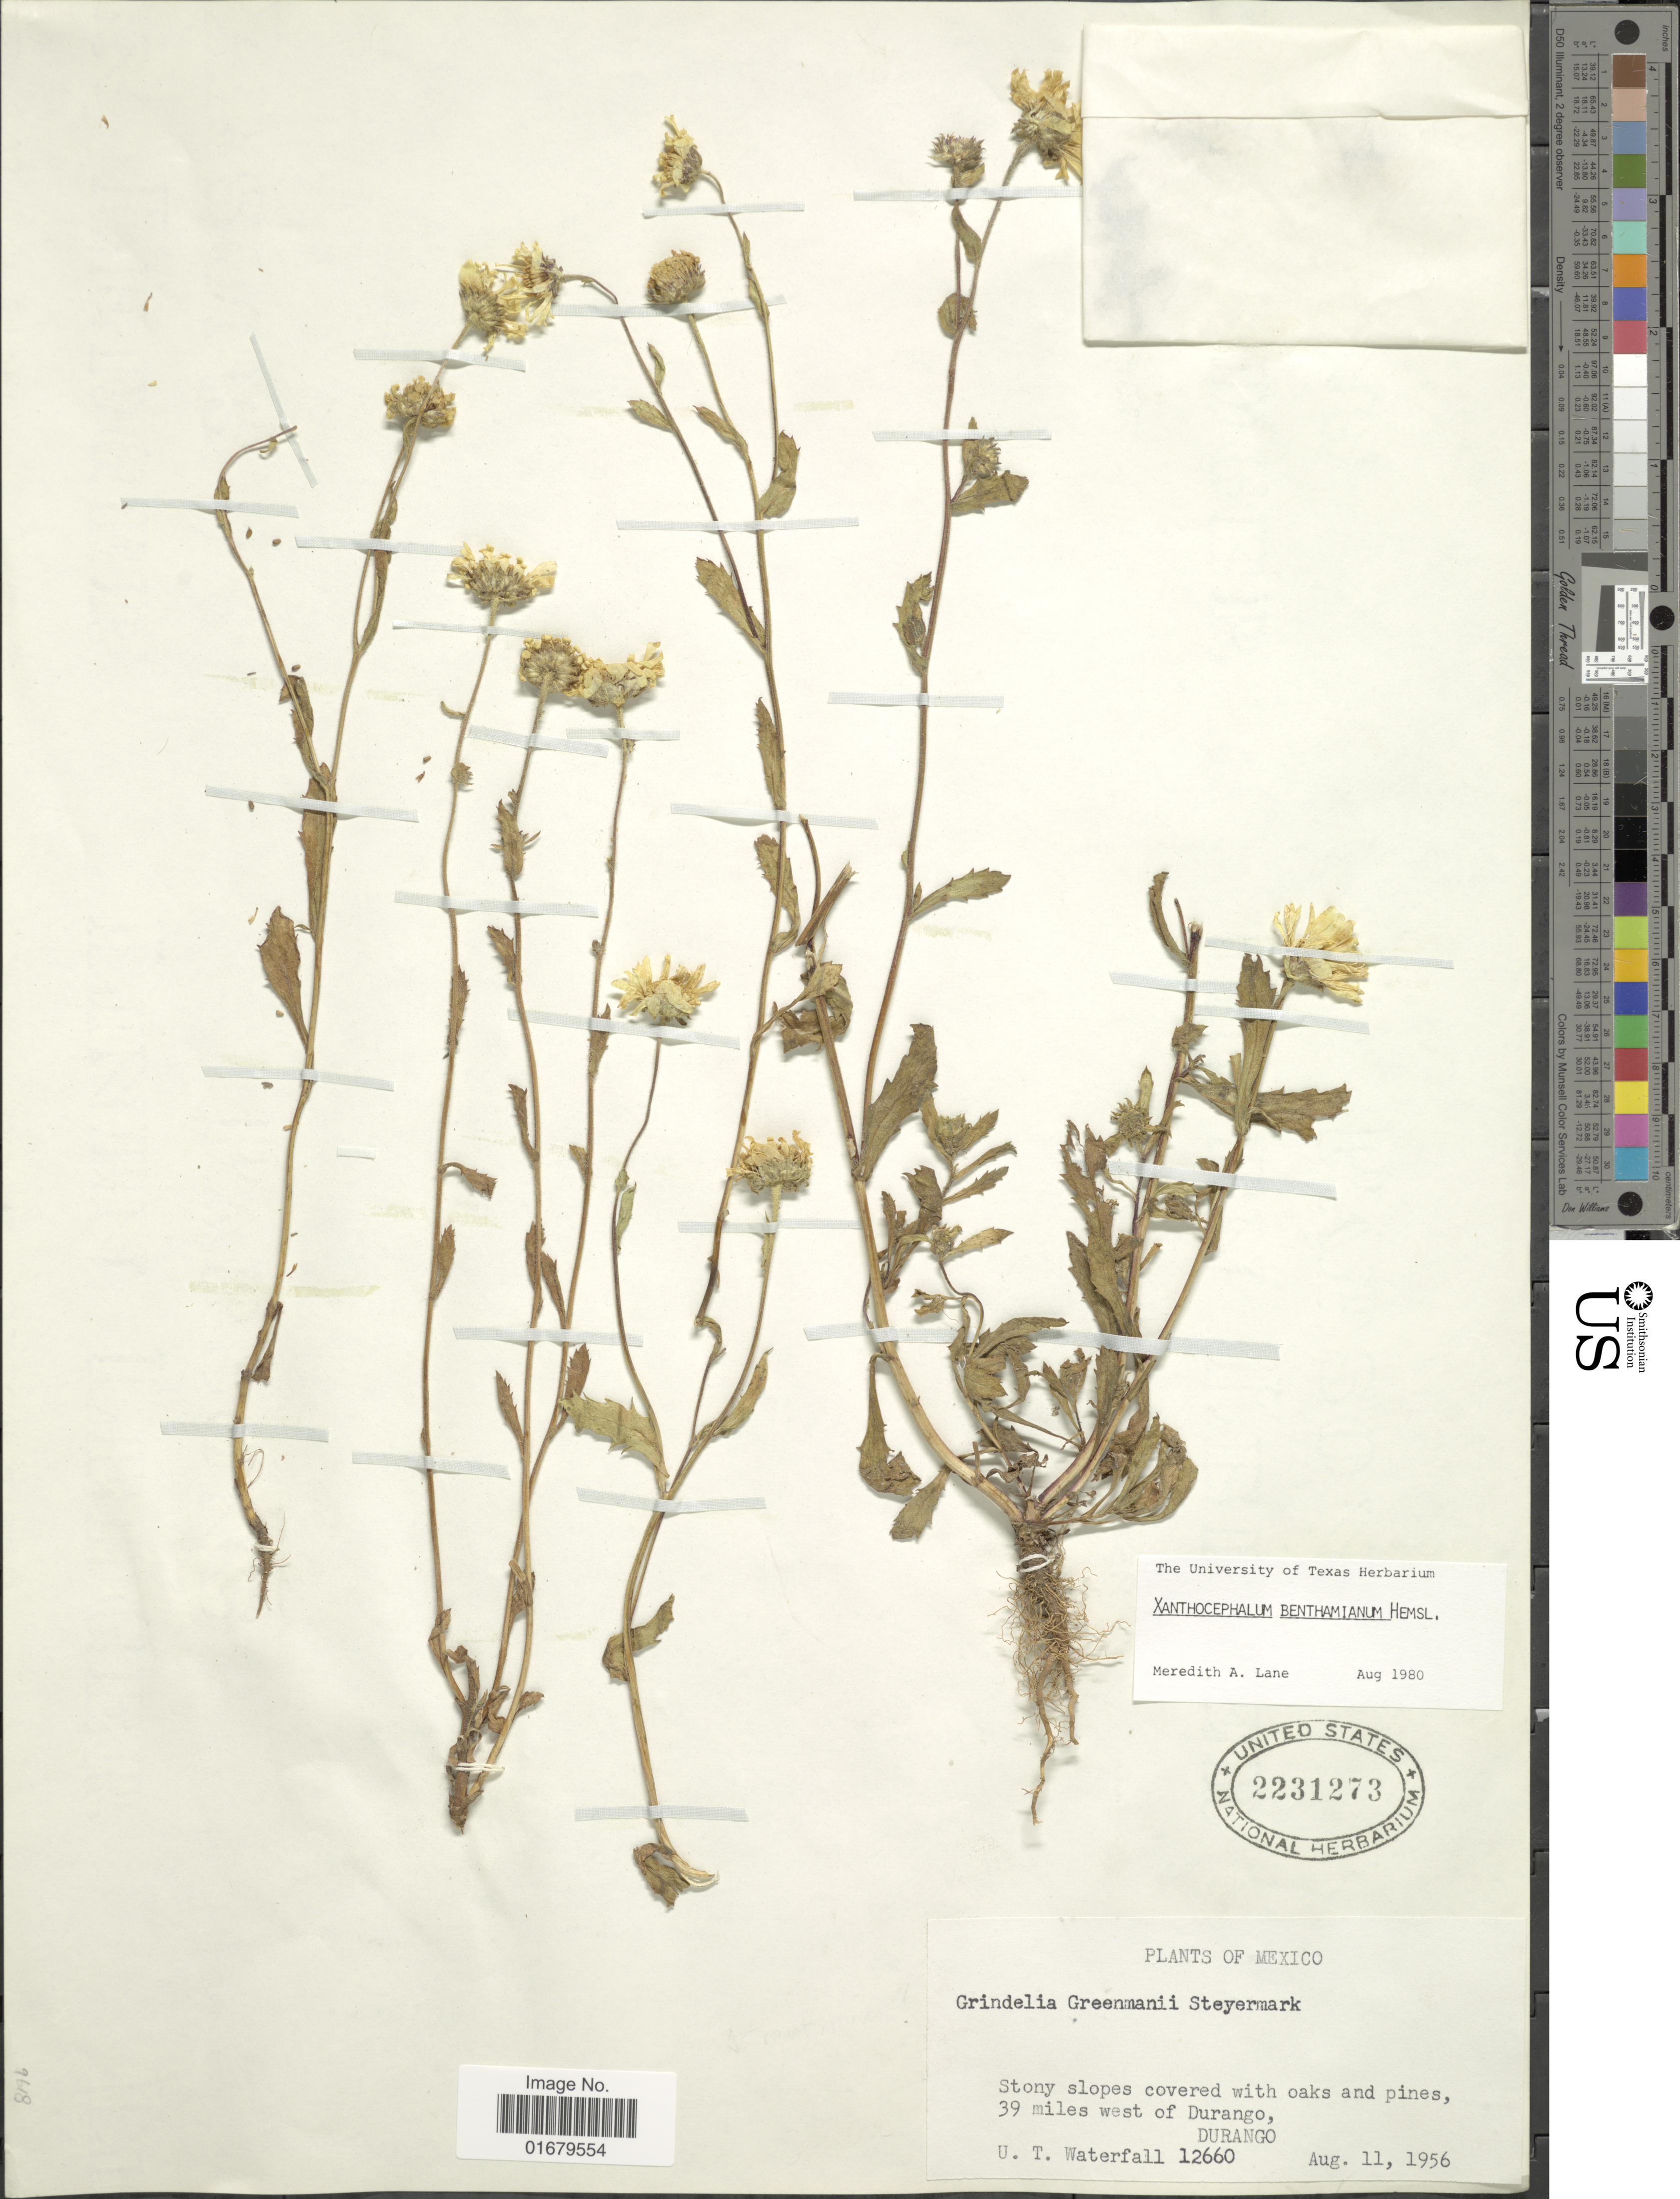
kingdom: Plantae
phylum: Tracheophyta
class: Magnoliopsida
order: Asterales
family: Asteraceae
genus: Xanthocephalum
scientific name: Xanthocephalum benthamianum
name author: Hemsl.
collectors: U. T. Waterfall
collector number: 12660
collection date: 1956-08-11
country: Mexico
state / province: Durango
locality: Stony slopes covered with oaks and pines, 39 miles west of Durango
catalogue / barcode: US 2231273